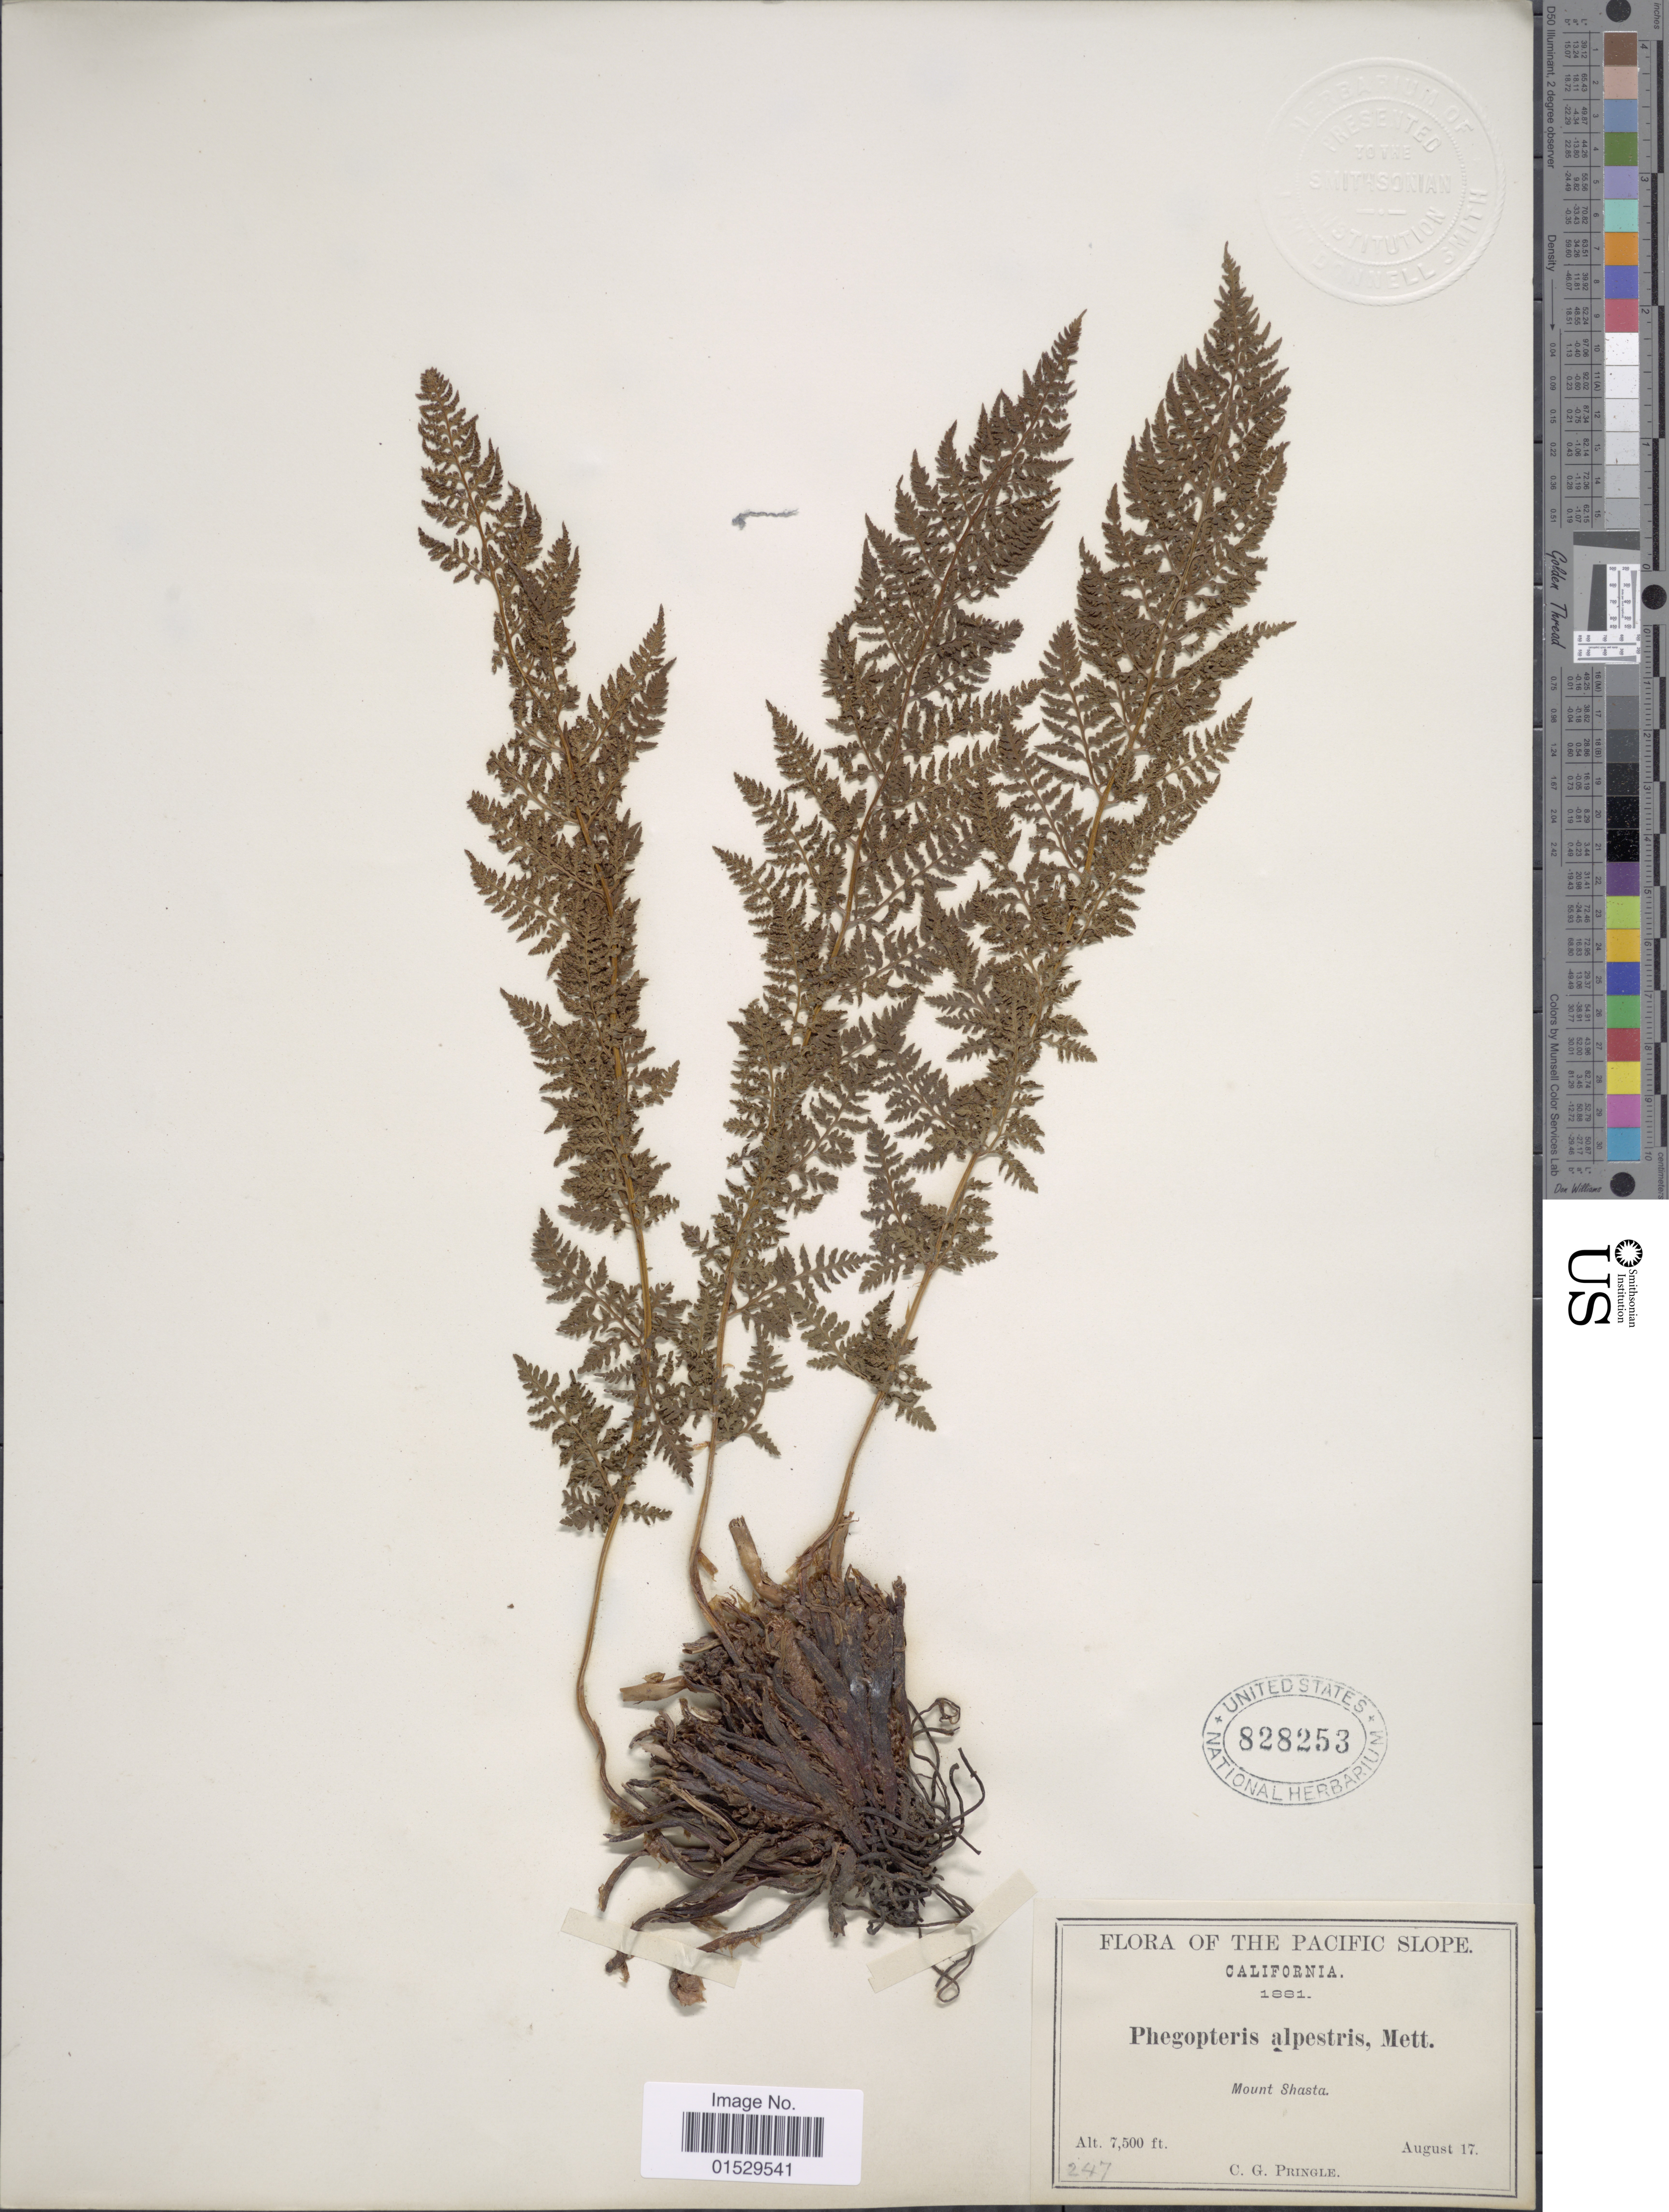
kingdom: Plantae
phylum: Tracheophyta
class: Polypodiopsida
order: Polypodiales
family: Athyriaceae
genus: Athyrium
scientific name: Athyrium distentifolilum subsp. americanum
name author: (Butters) Hultén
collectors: C. G. Pringle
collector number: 247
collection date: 1881-08-17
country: United States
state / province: California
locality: Pacific Slope, Mount Shasta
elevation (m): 2286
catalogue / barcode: US 828253